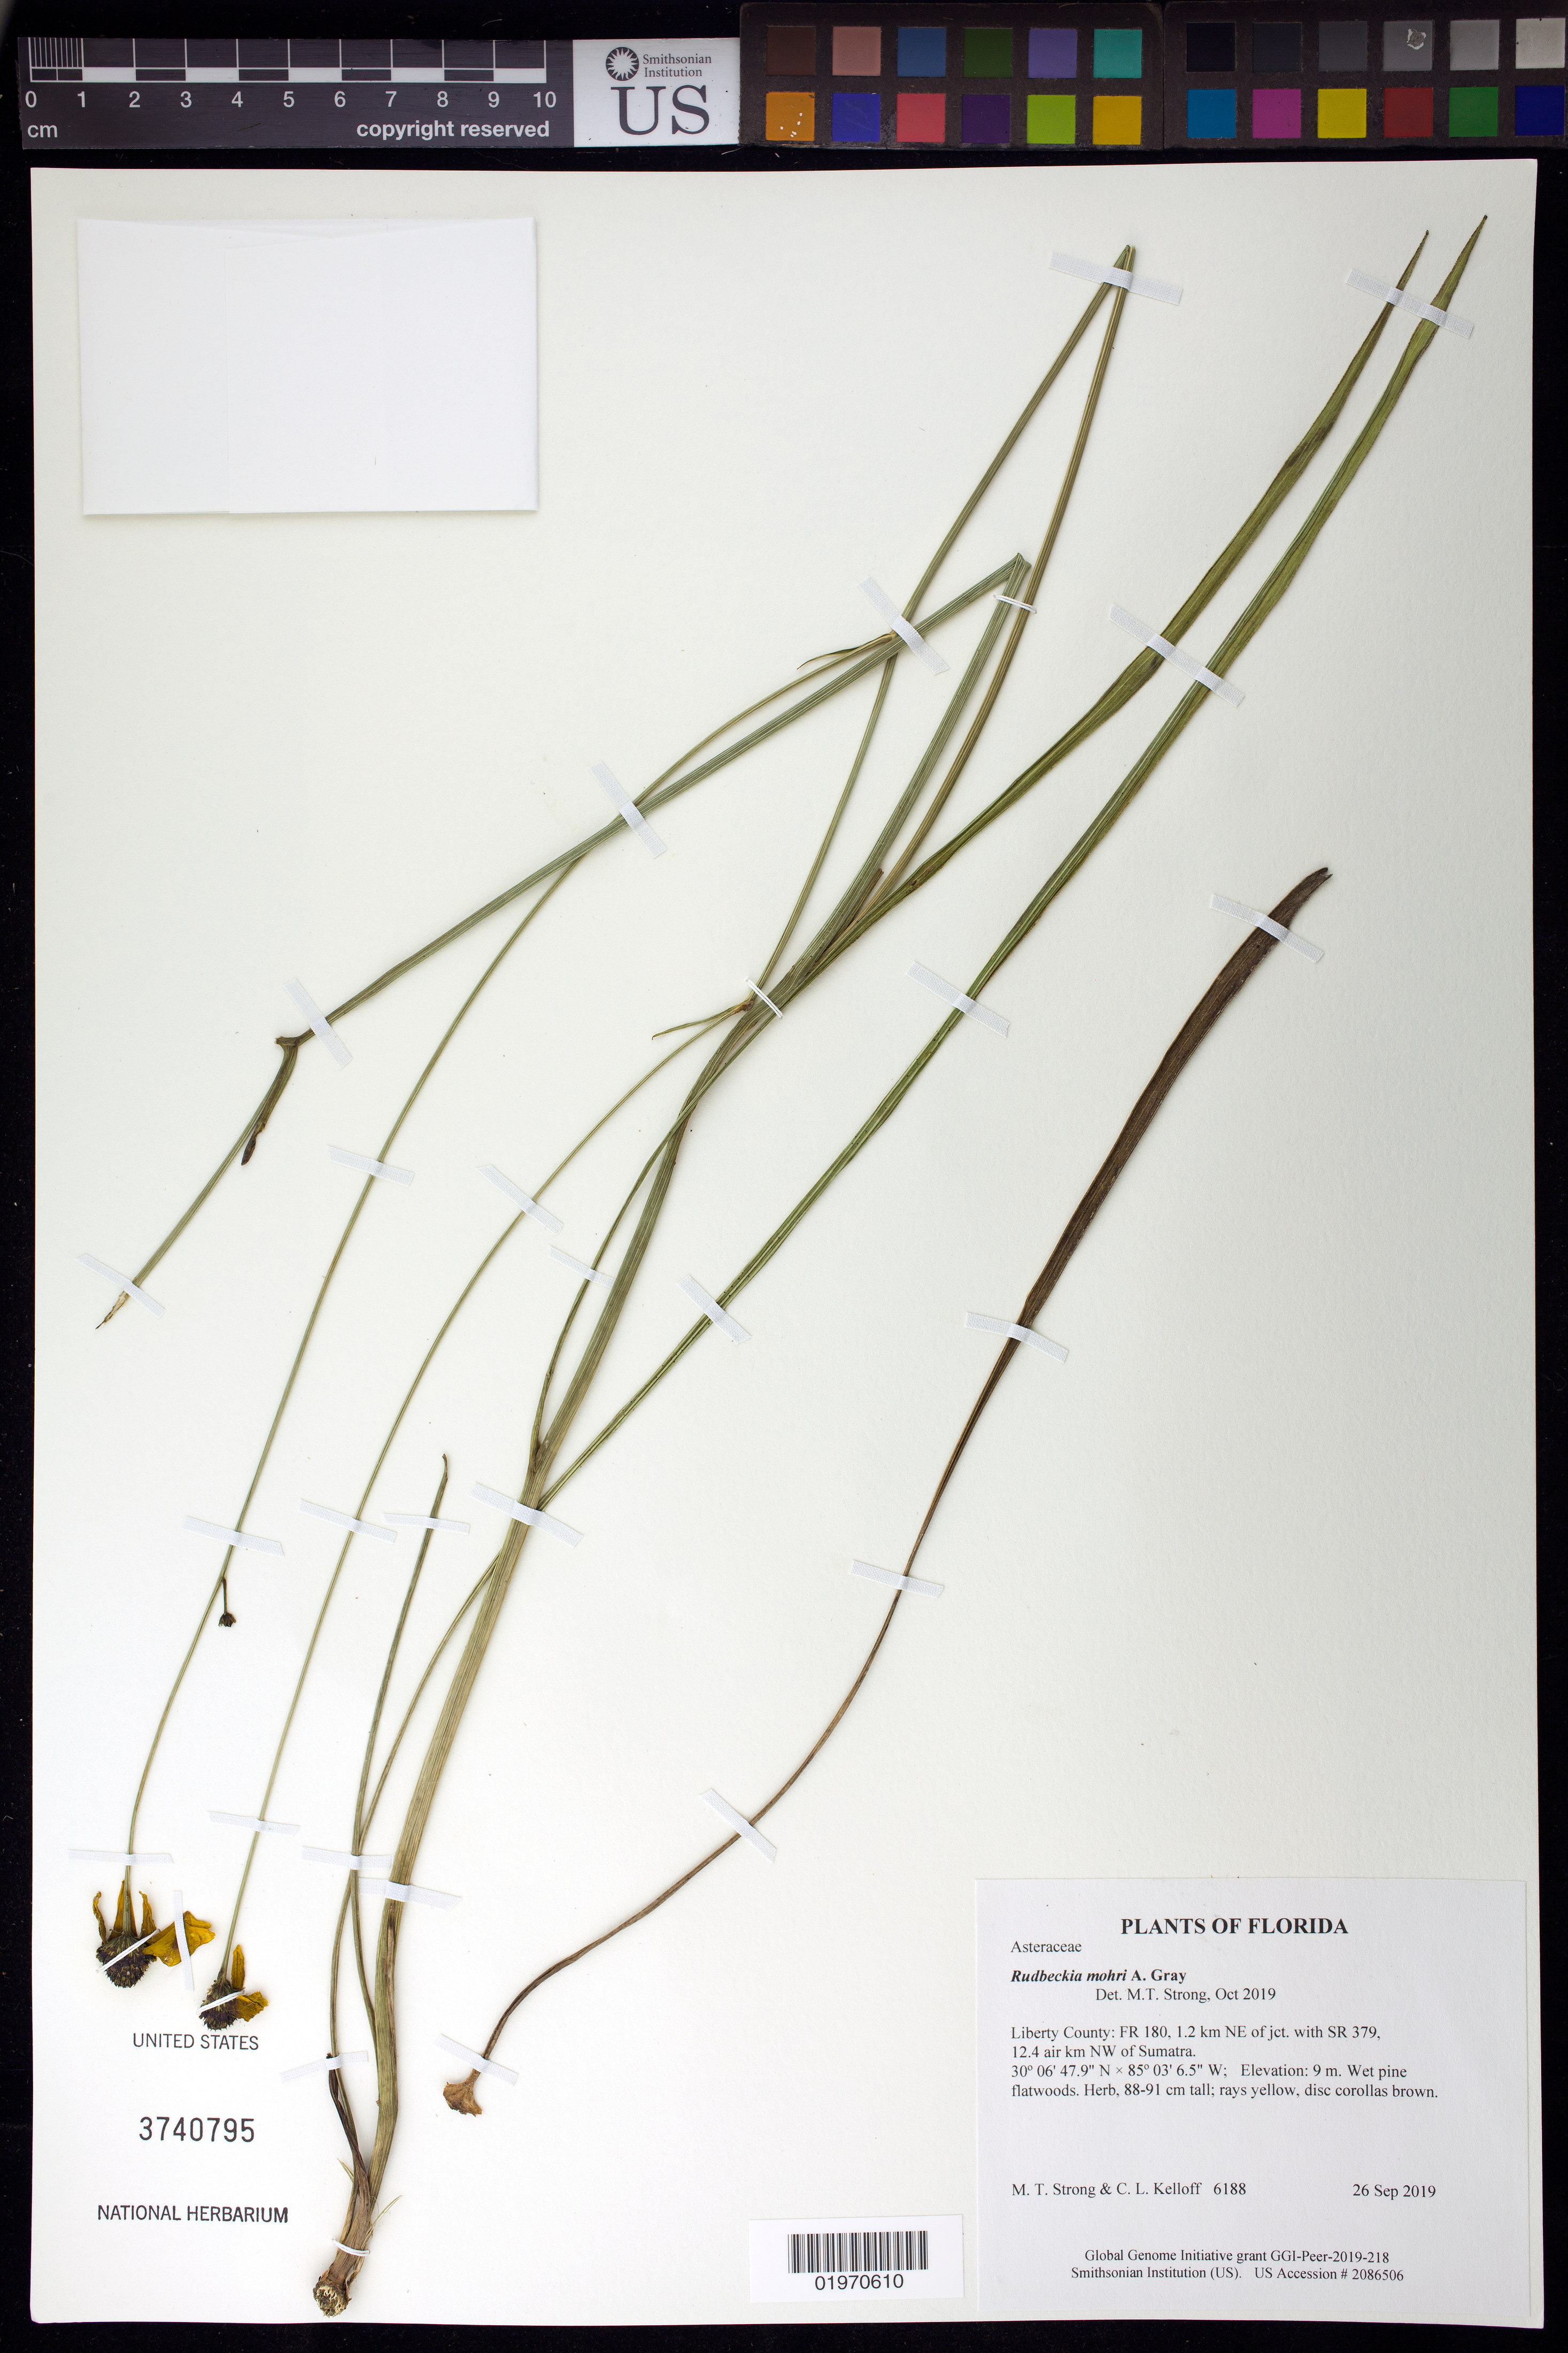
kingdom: Plantae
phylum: Tracheophyta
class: Magnoliopsida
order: Asterales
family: Asteraceae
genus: Rudbeckia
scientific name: Rudbeckia mohri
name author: A. Gray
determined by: Strong, Mark T., (BOT), Smithsonian Institution - National Museum of Natural History (UNITED STATES)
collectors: M. T. Strong & C. L. Kelloff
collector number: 6188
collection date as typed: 26 Sep 2019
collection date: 2019-09-26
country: United States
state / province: Florida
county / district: Liberty County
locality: FR 180, 1.2 km NE of jct. with SR 379, 12.4 air km NW of Sumatra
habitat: Wet pine flatwoods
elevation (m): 9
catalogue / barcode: US 3740795